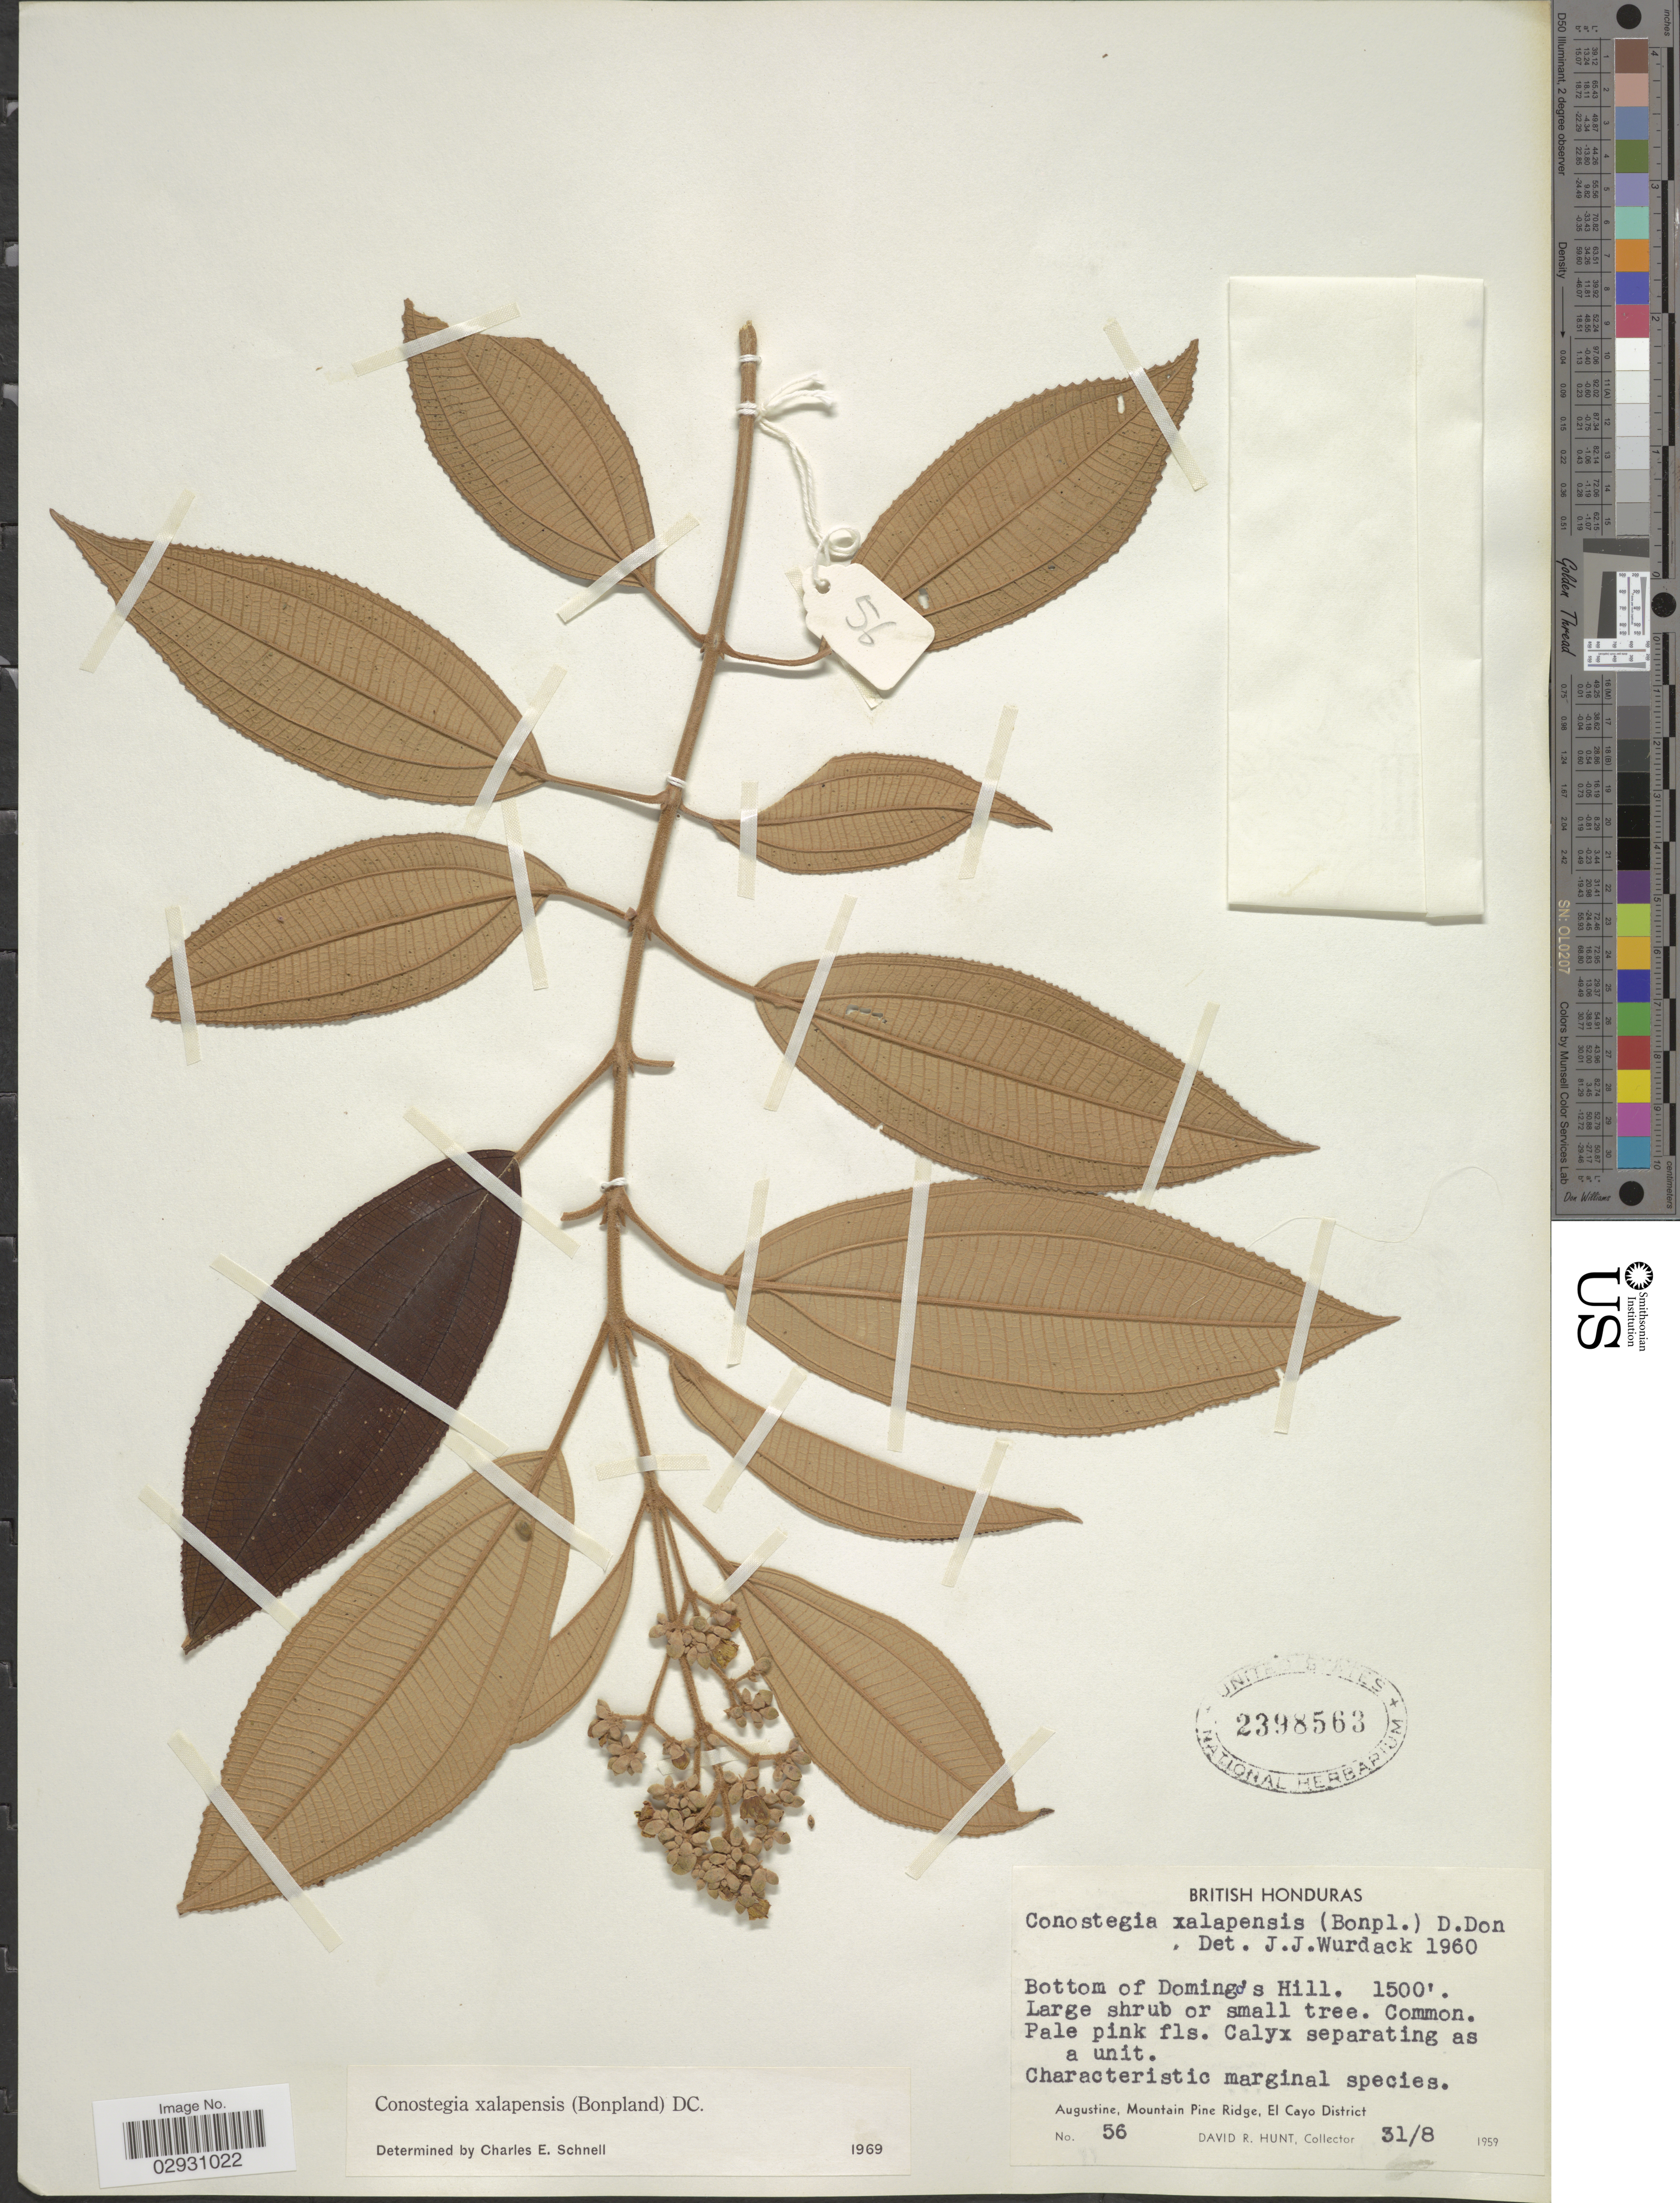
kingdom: Plantae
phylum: Tracheophyta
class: Magnoliopsida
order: Myrtales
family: Melastomataceae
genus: Conostegia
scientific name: Conostegia quadrangularis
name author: Schltdl. ex Steud.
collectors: D. R. Hunt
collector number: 56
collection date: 1959-08-31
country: Belize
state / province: Cayo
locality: British Honduras, Bottom of Domingo's Hill. Augustine, Mountain Pine Ridge, El Cayo District.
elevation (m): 457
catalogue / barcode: US 2398563